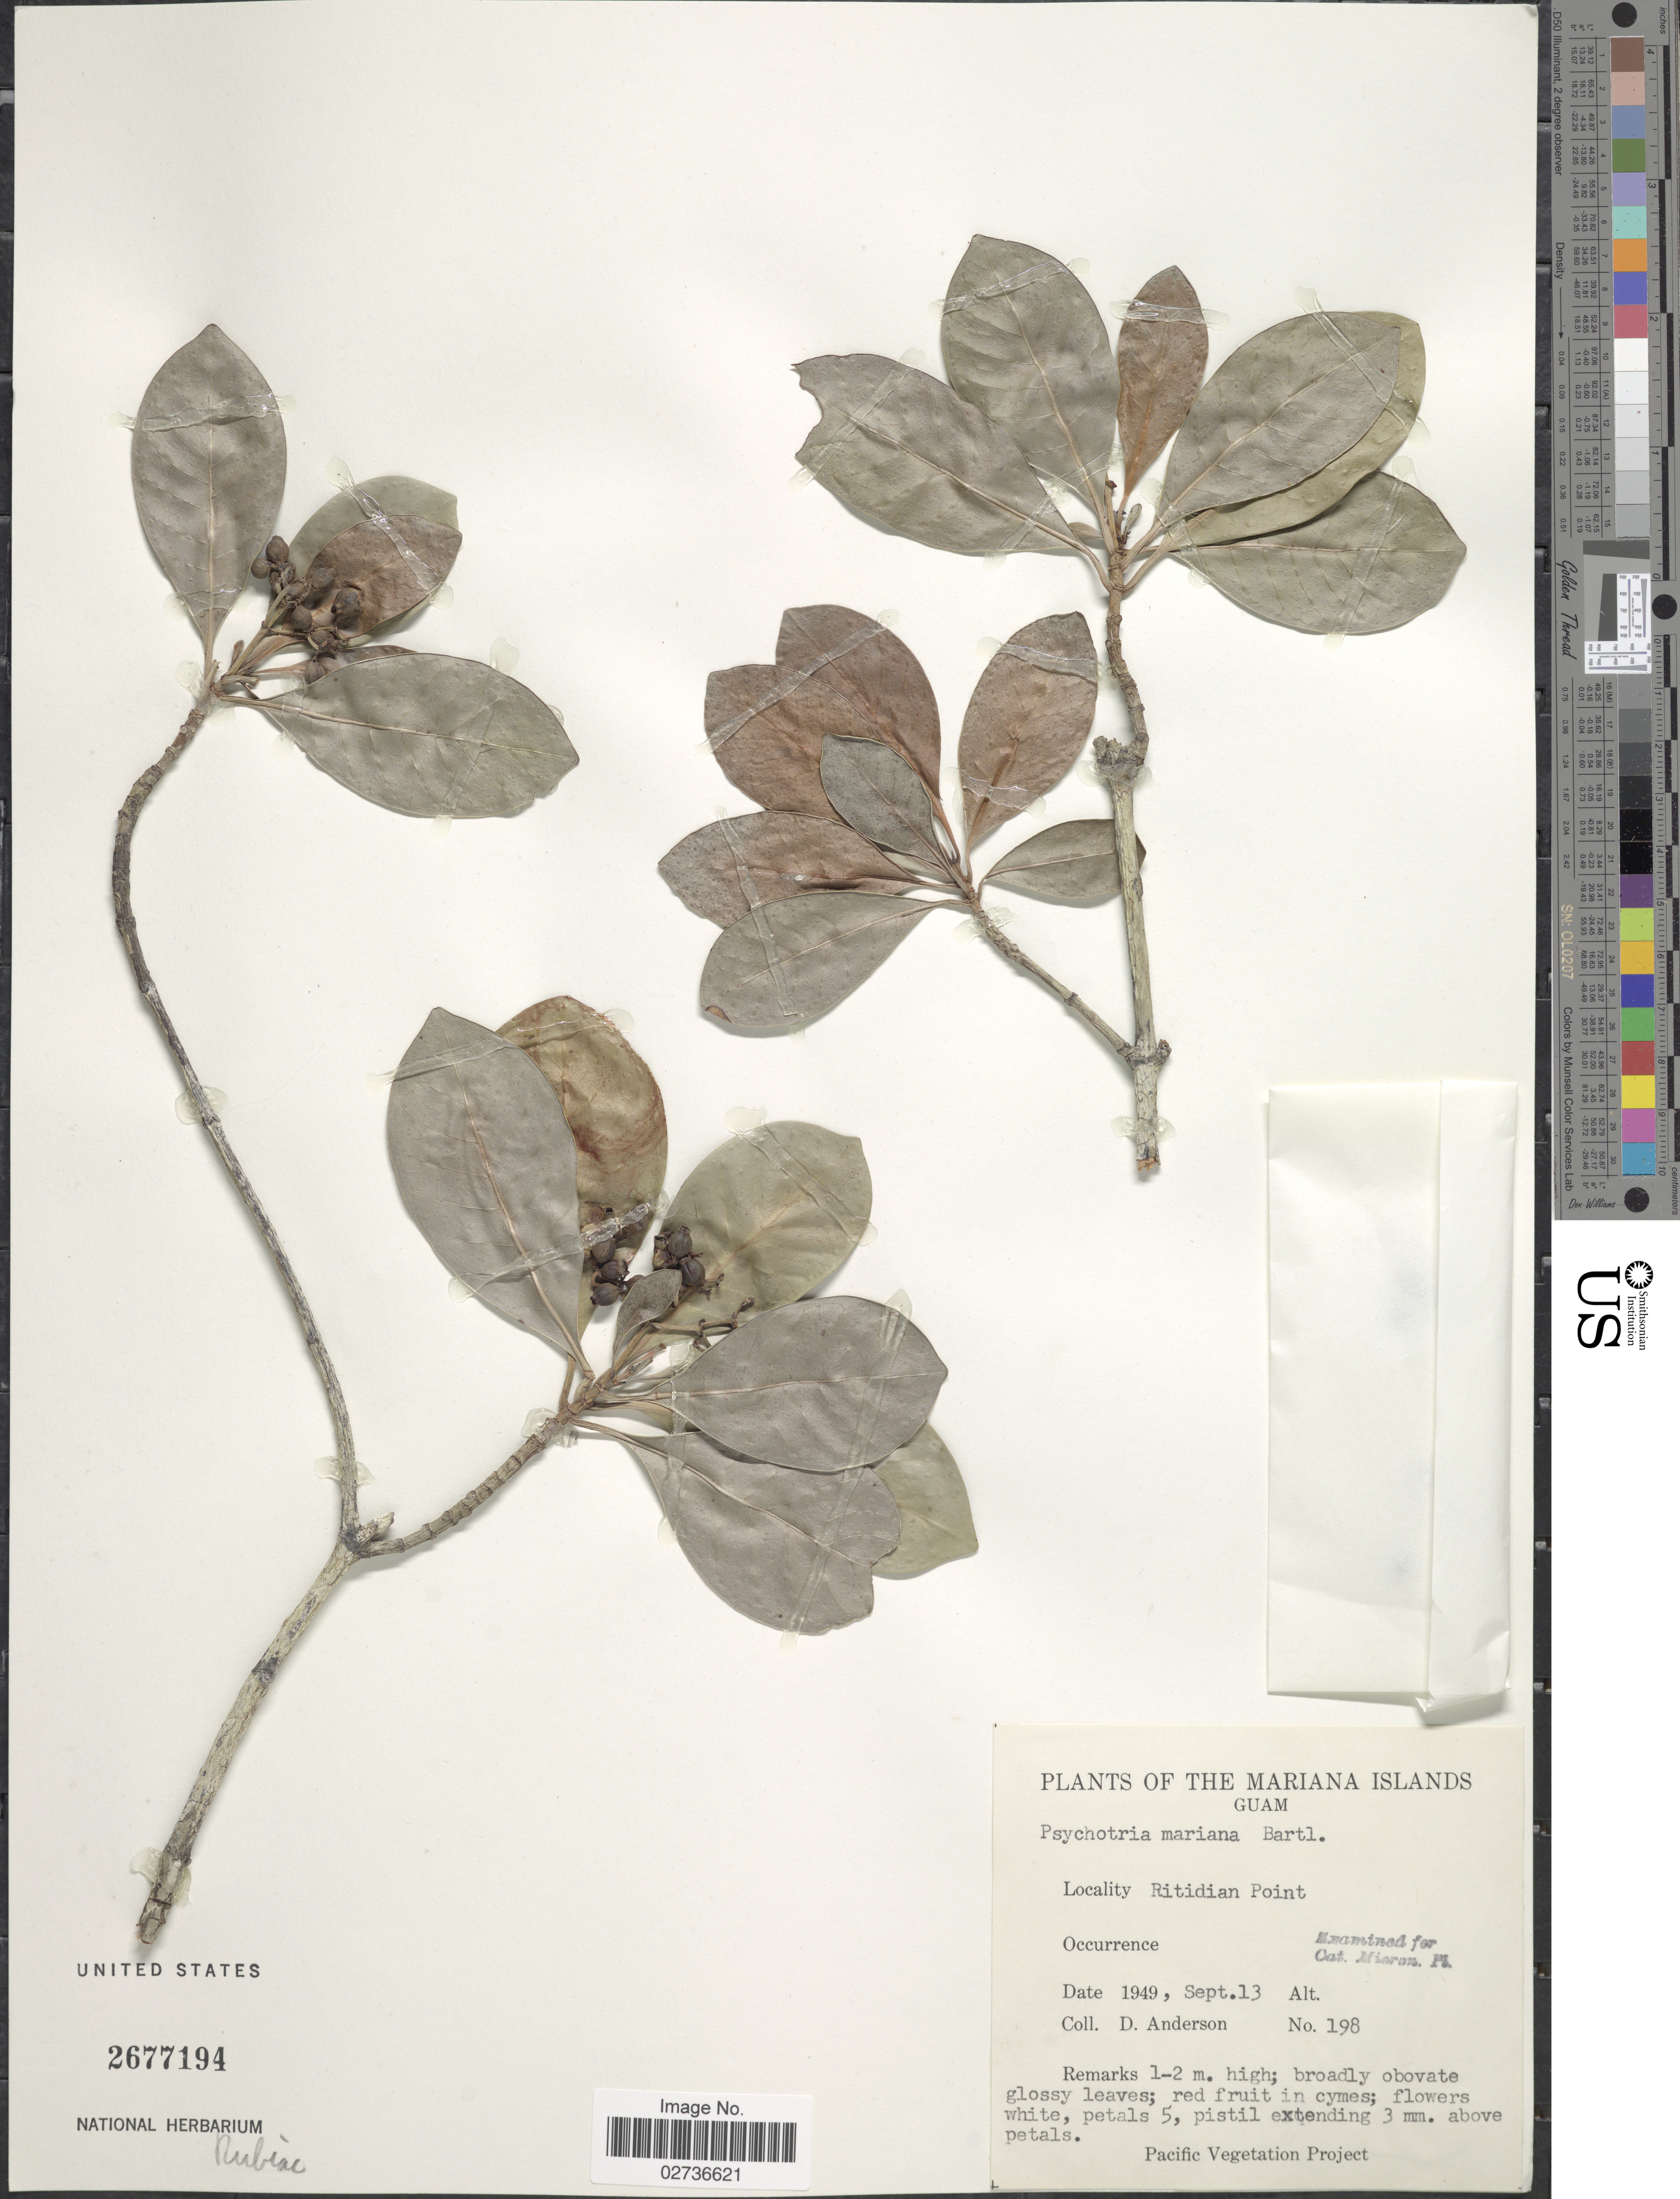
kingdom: Plantae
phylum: Tracheophyta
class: Magnoliopsida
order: Gentianales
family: Rubiaceae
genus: Psychotria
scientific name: Psychotria mariana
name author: Bartl. ex DC.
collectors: D. Anderson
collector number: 198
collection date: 1949-09-13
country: Guam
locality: The Mariana Islands, Ritidian Point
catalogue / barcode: US 2677194